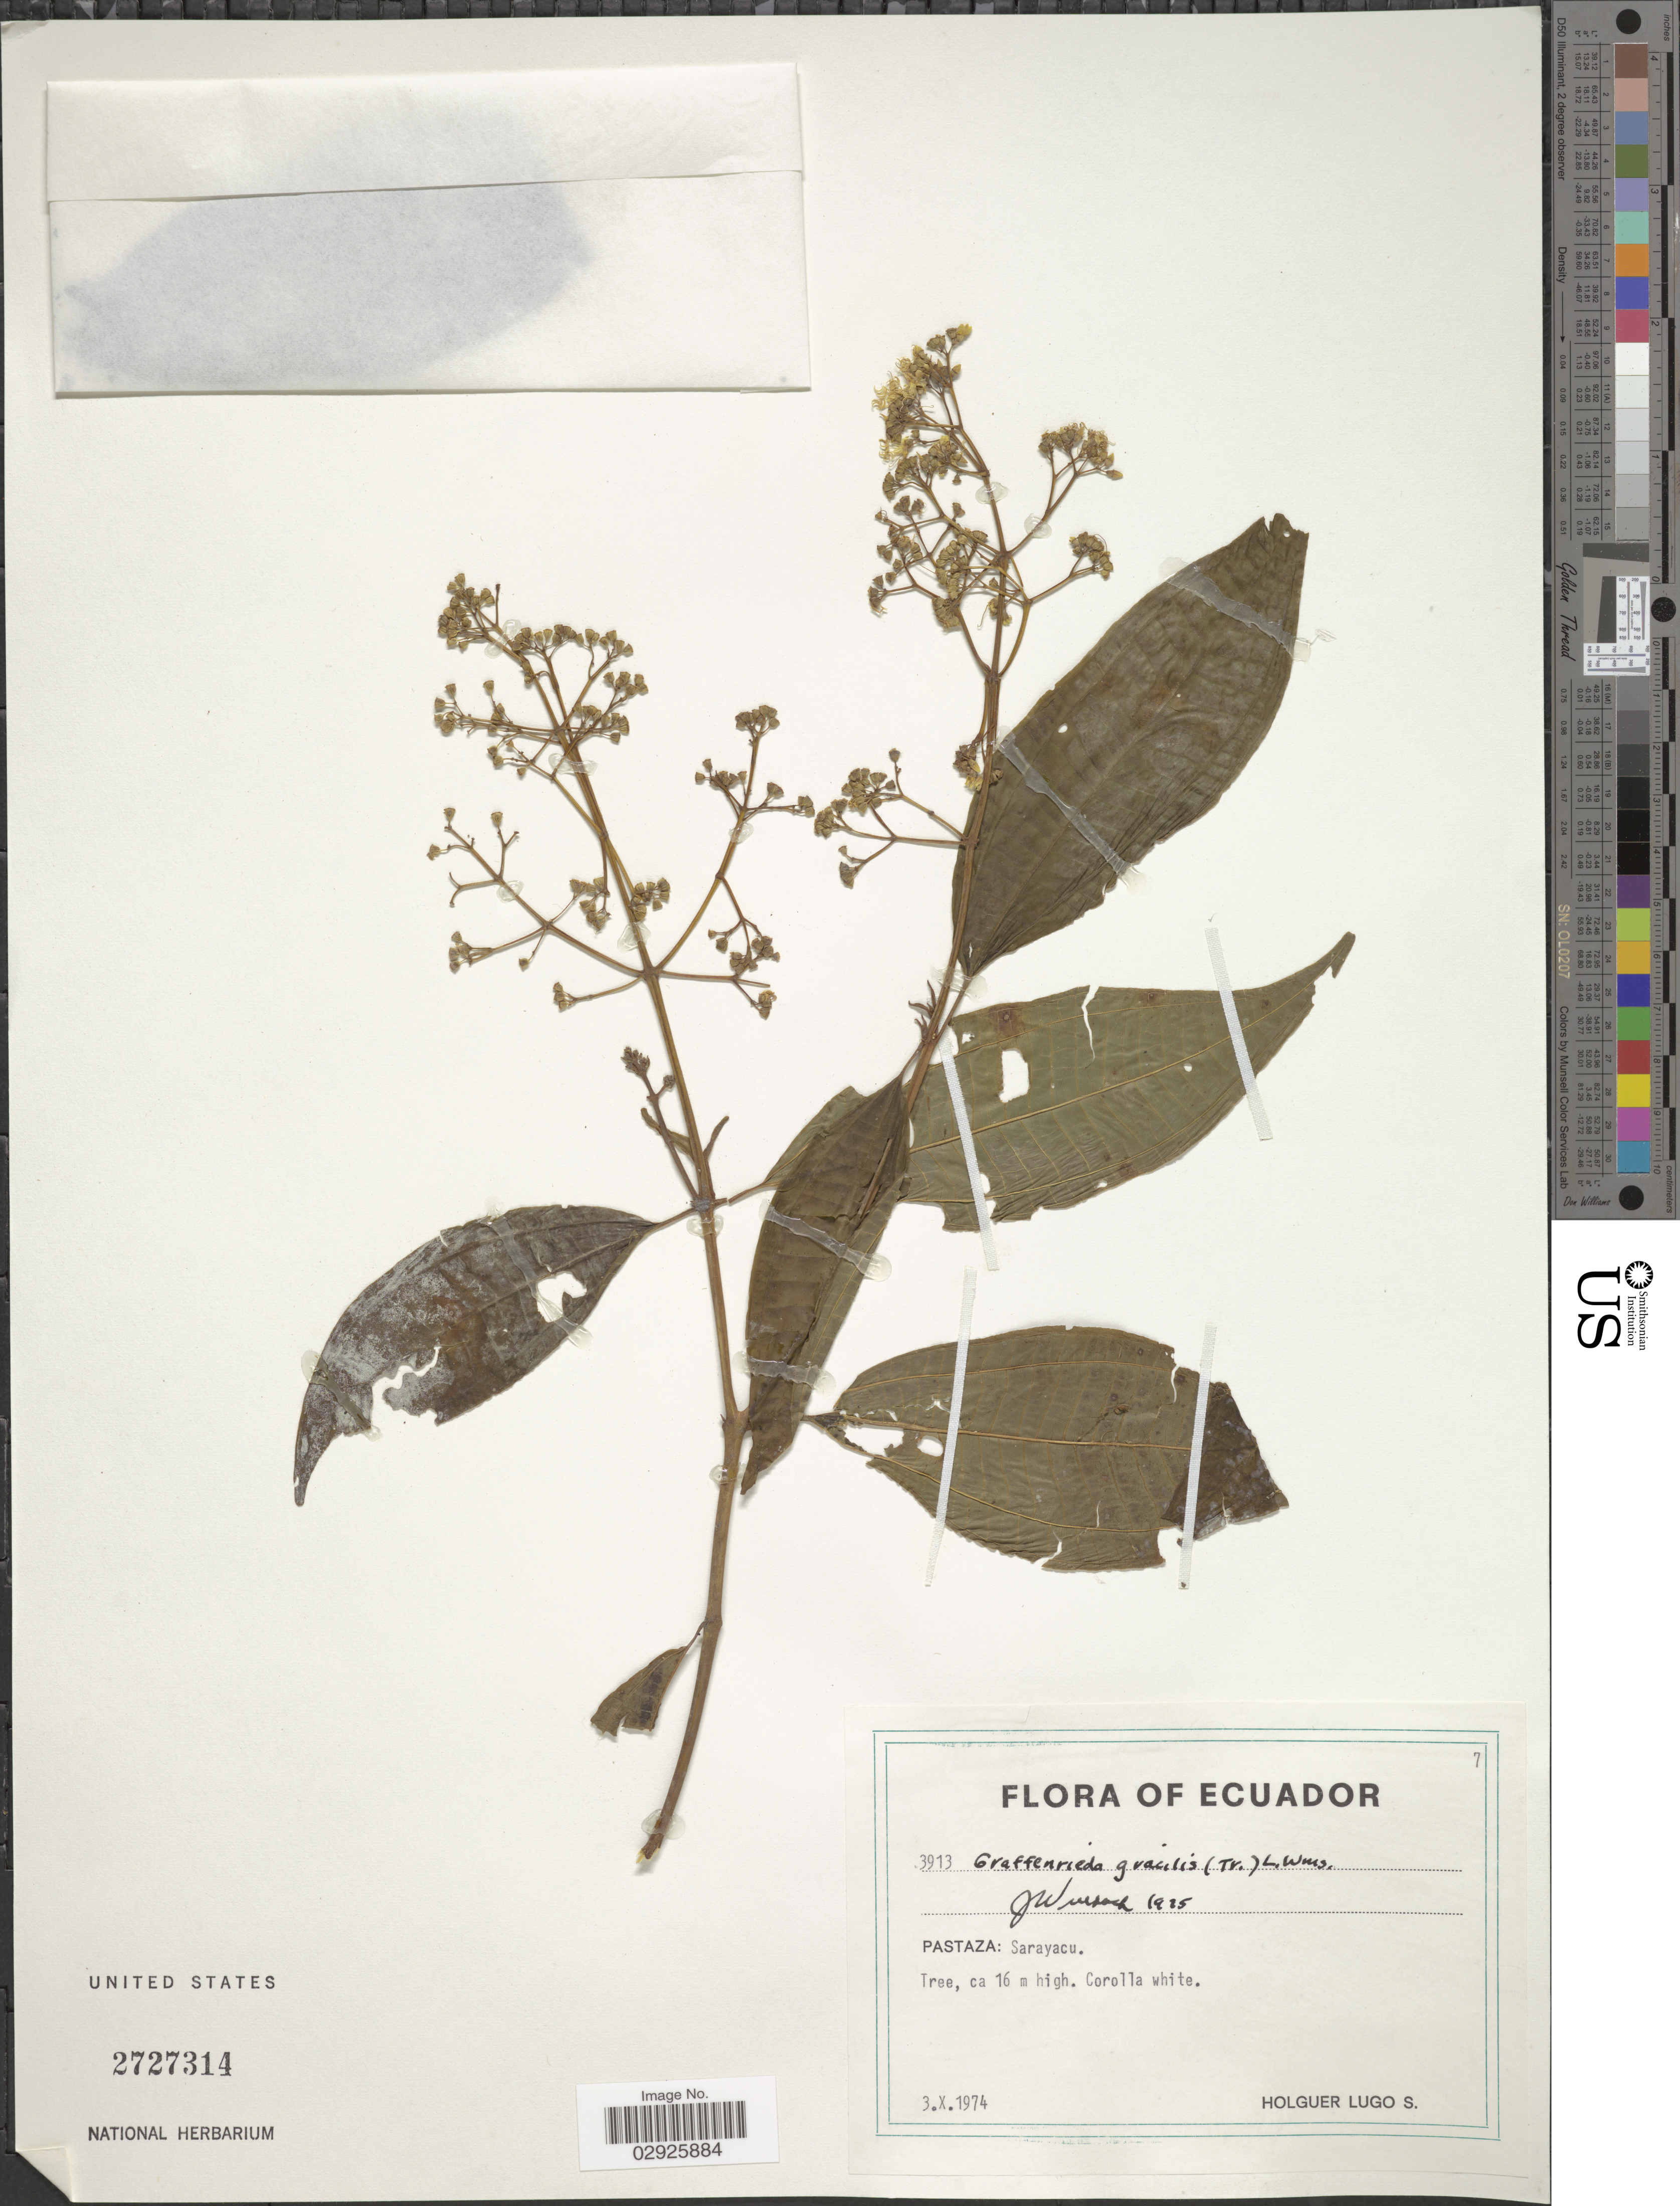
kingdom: Plantae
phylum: Tracheophyta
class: Magnoliopsida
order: Myrtales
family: Melastomataceae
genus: Graffenrieda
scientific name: Graffenrieda gracilis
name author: (Triana) L.O. Williams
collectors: H. Lugo S.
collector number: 3913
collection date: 1974-10-03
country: Ecuador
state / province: Pastaza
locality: Sarayacu.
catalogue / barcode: US 2727314